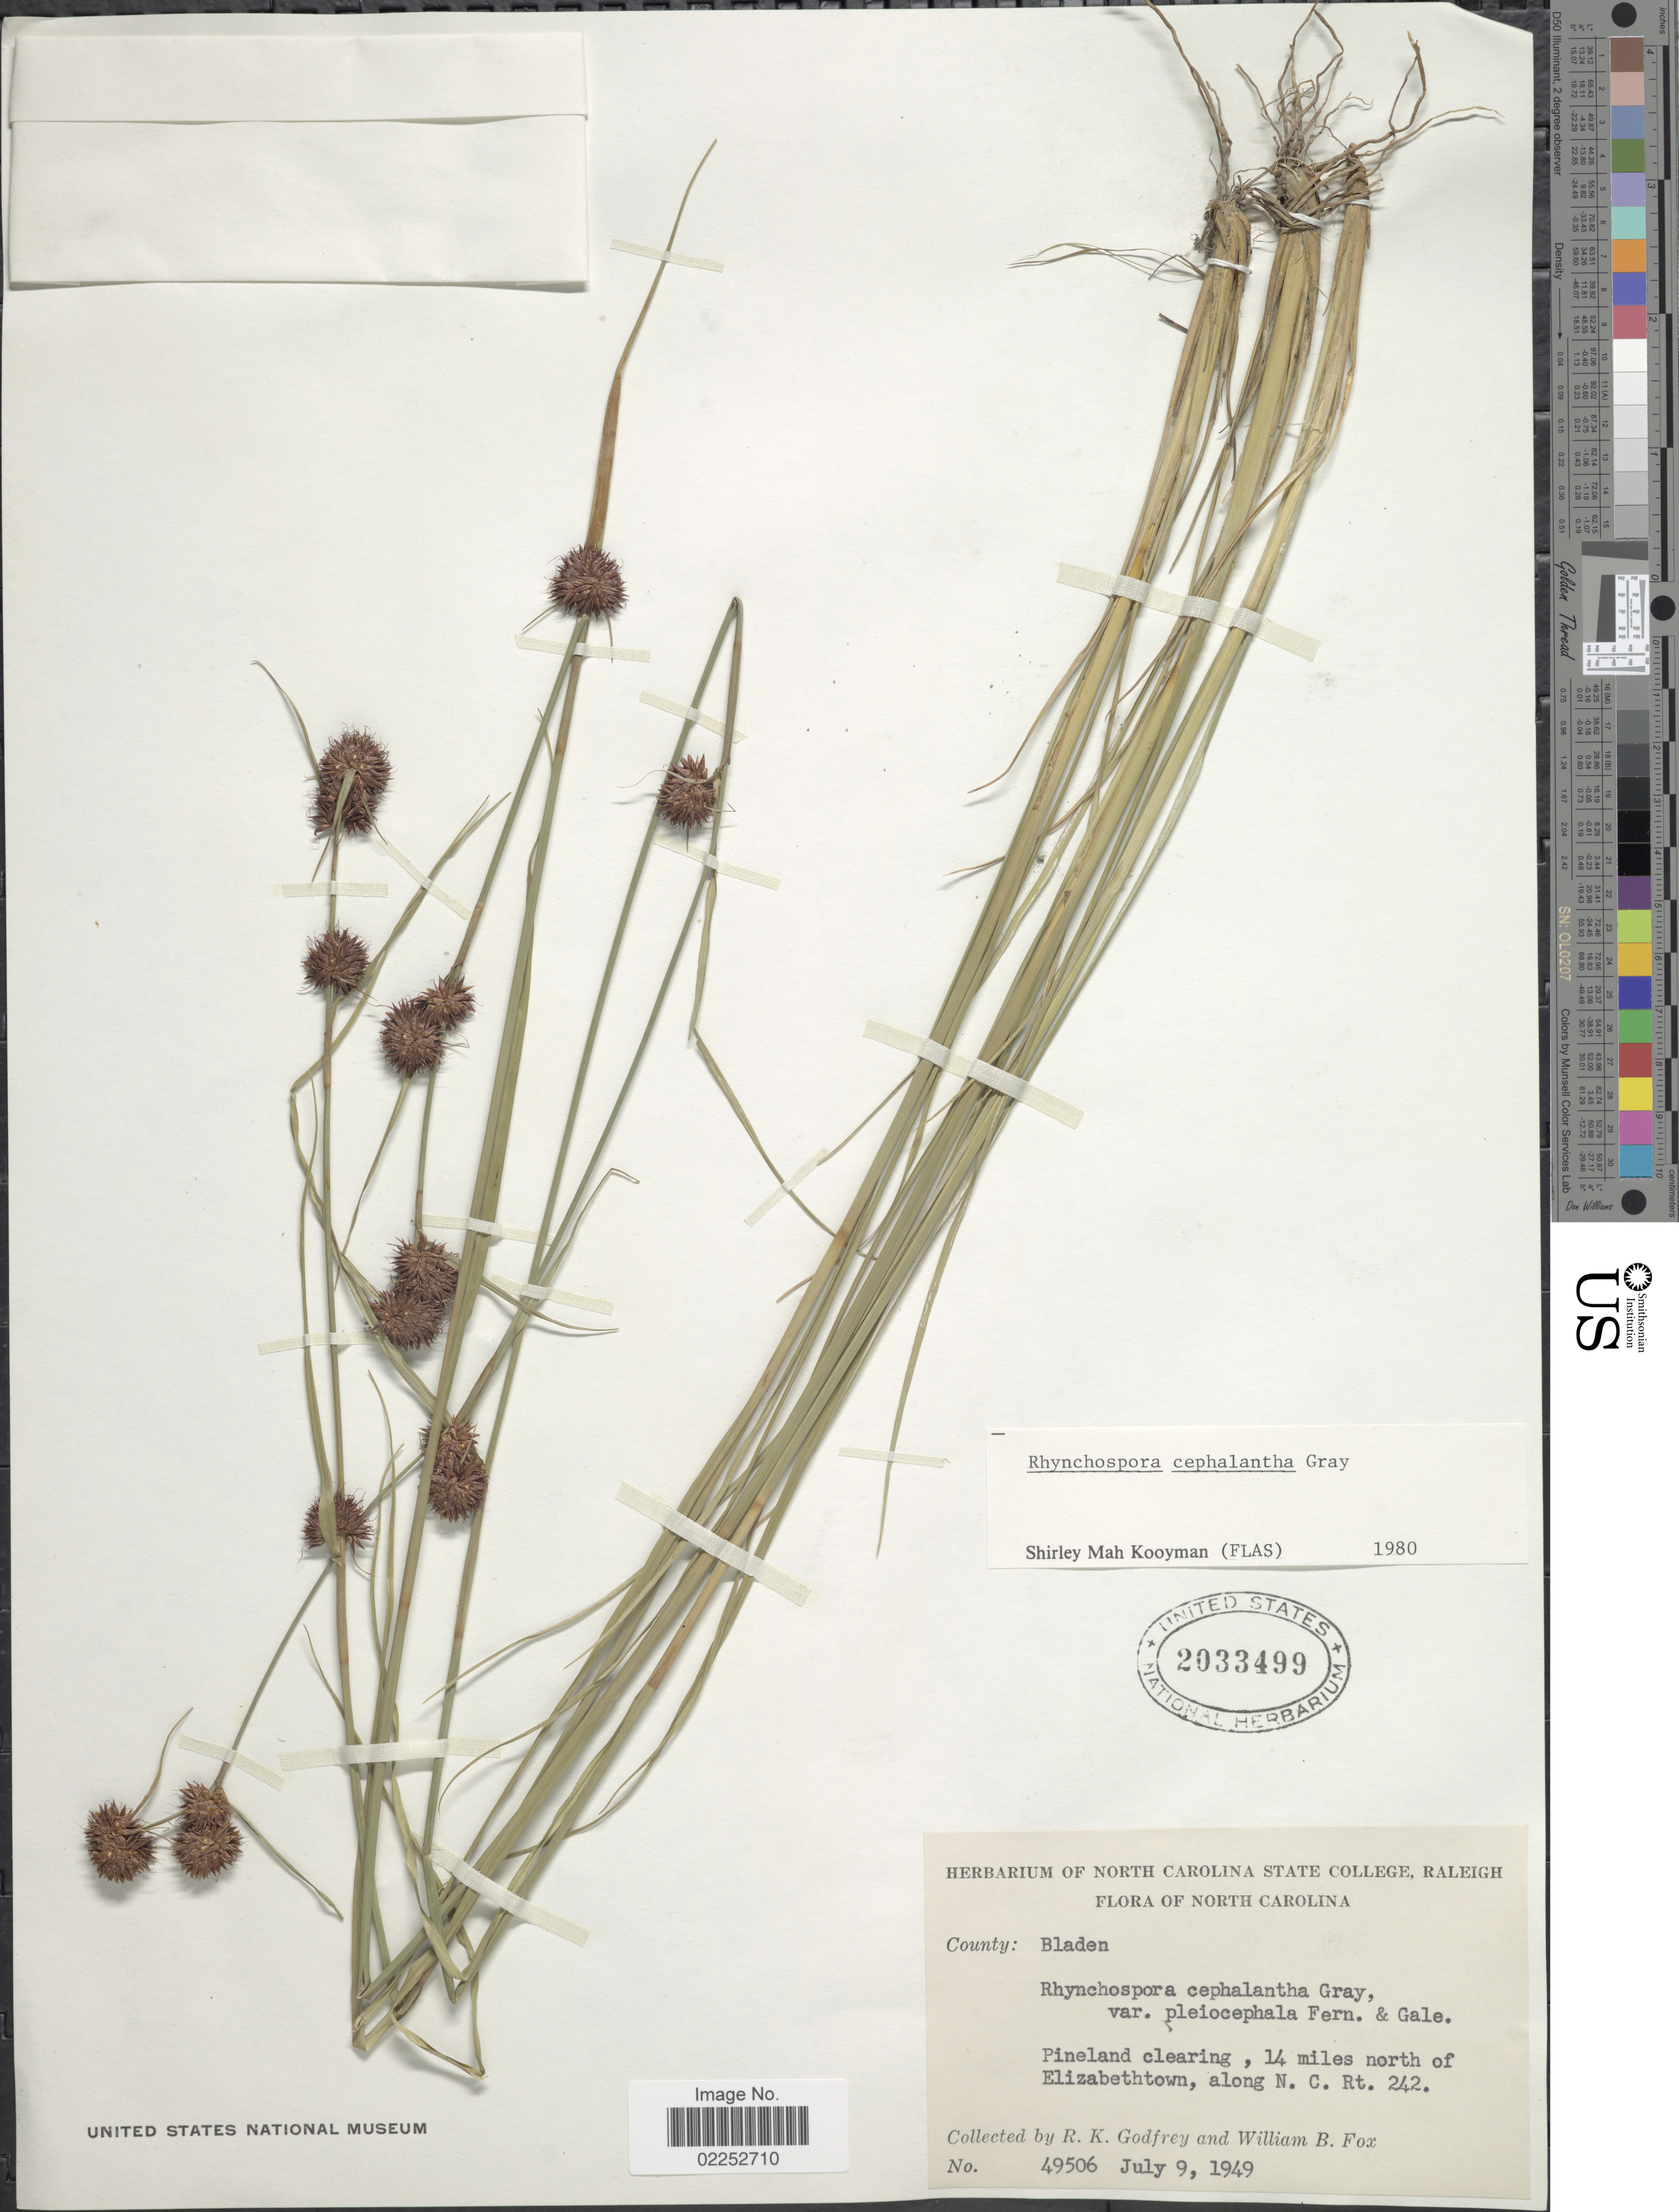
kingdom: Plantae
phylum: Tracheophyta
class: Liliopsida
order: Poales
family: Cyperaceae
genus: Rhynchospora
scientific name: Rhynchospora cephalantha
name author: A. Gray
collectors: R. K. Godfrey & W. B. Fox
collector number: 49506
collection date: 1949-07-09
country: United States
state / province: North Carolina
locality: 14 miles north of Elizabethtown, along N. C. Rt. 242. County: Bladen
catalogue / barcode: US 2033499